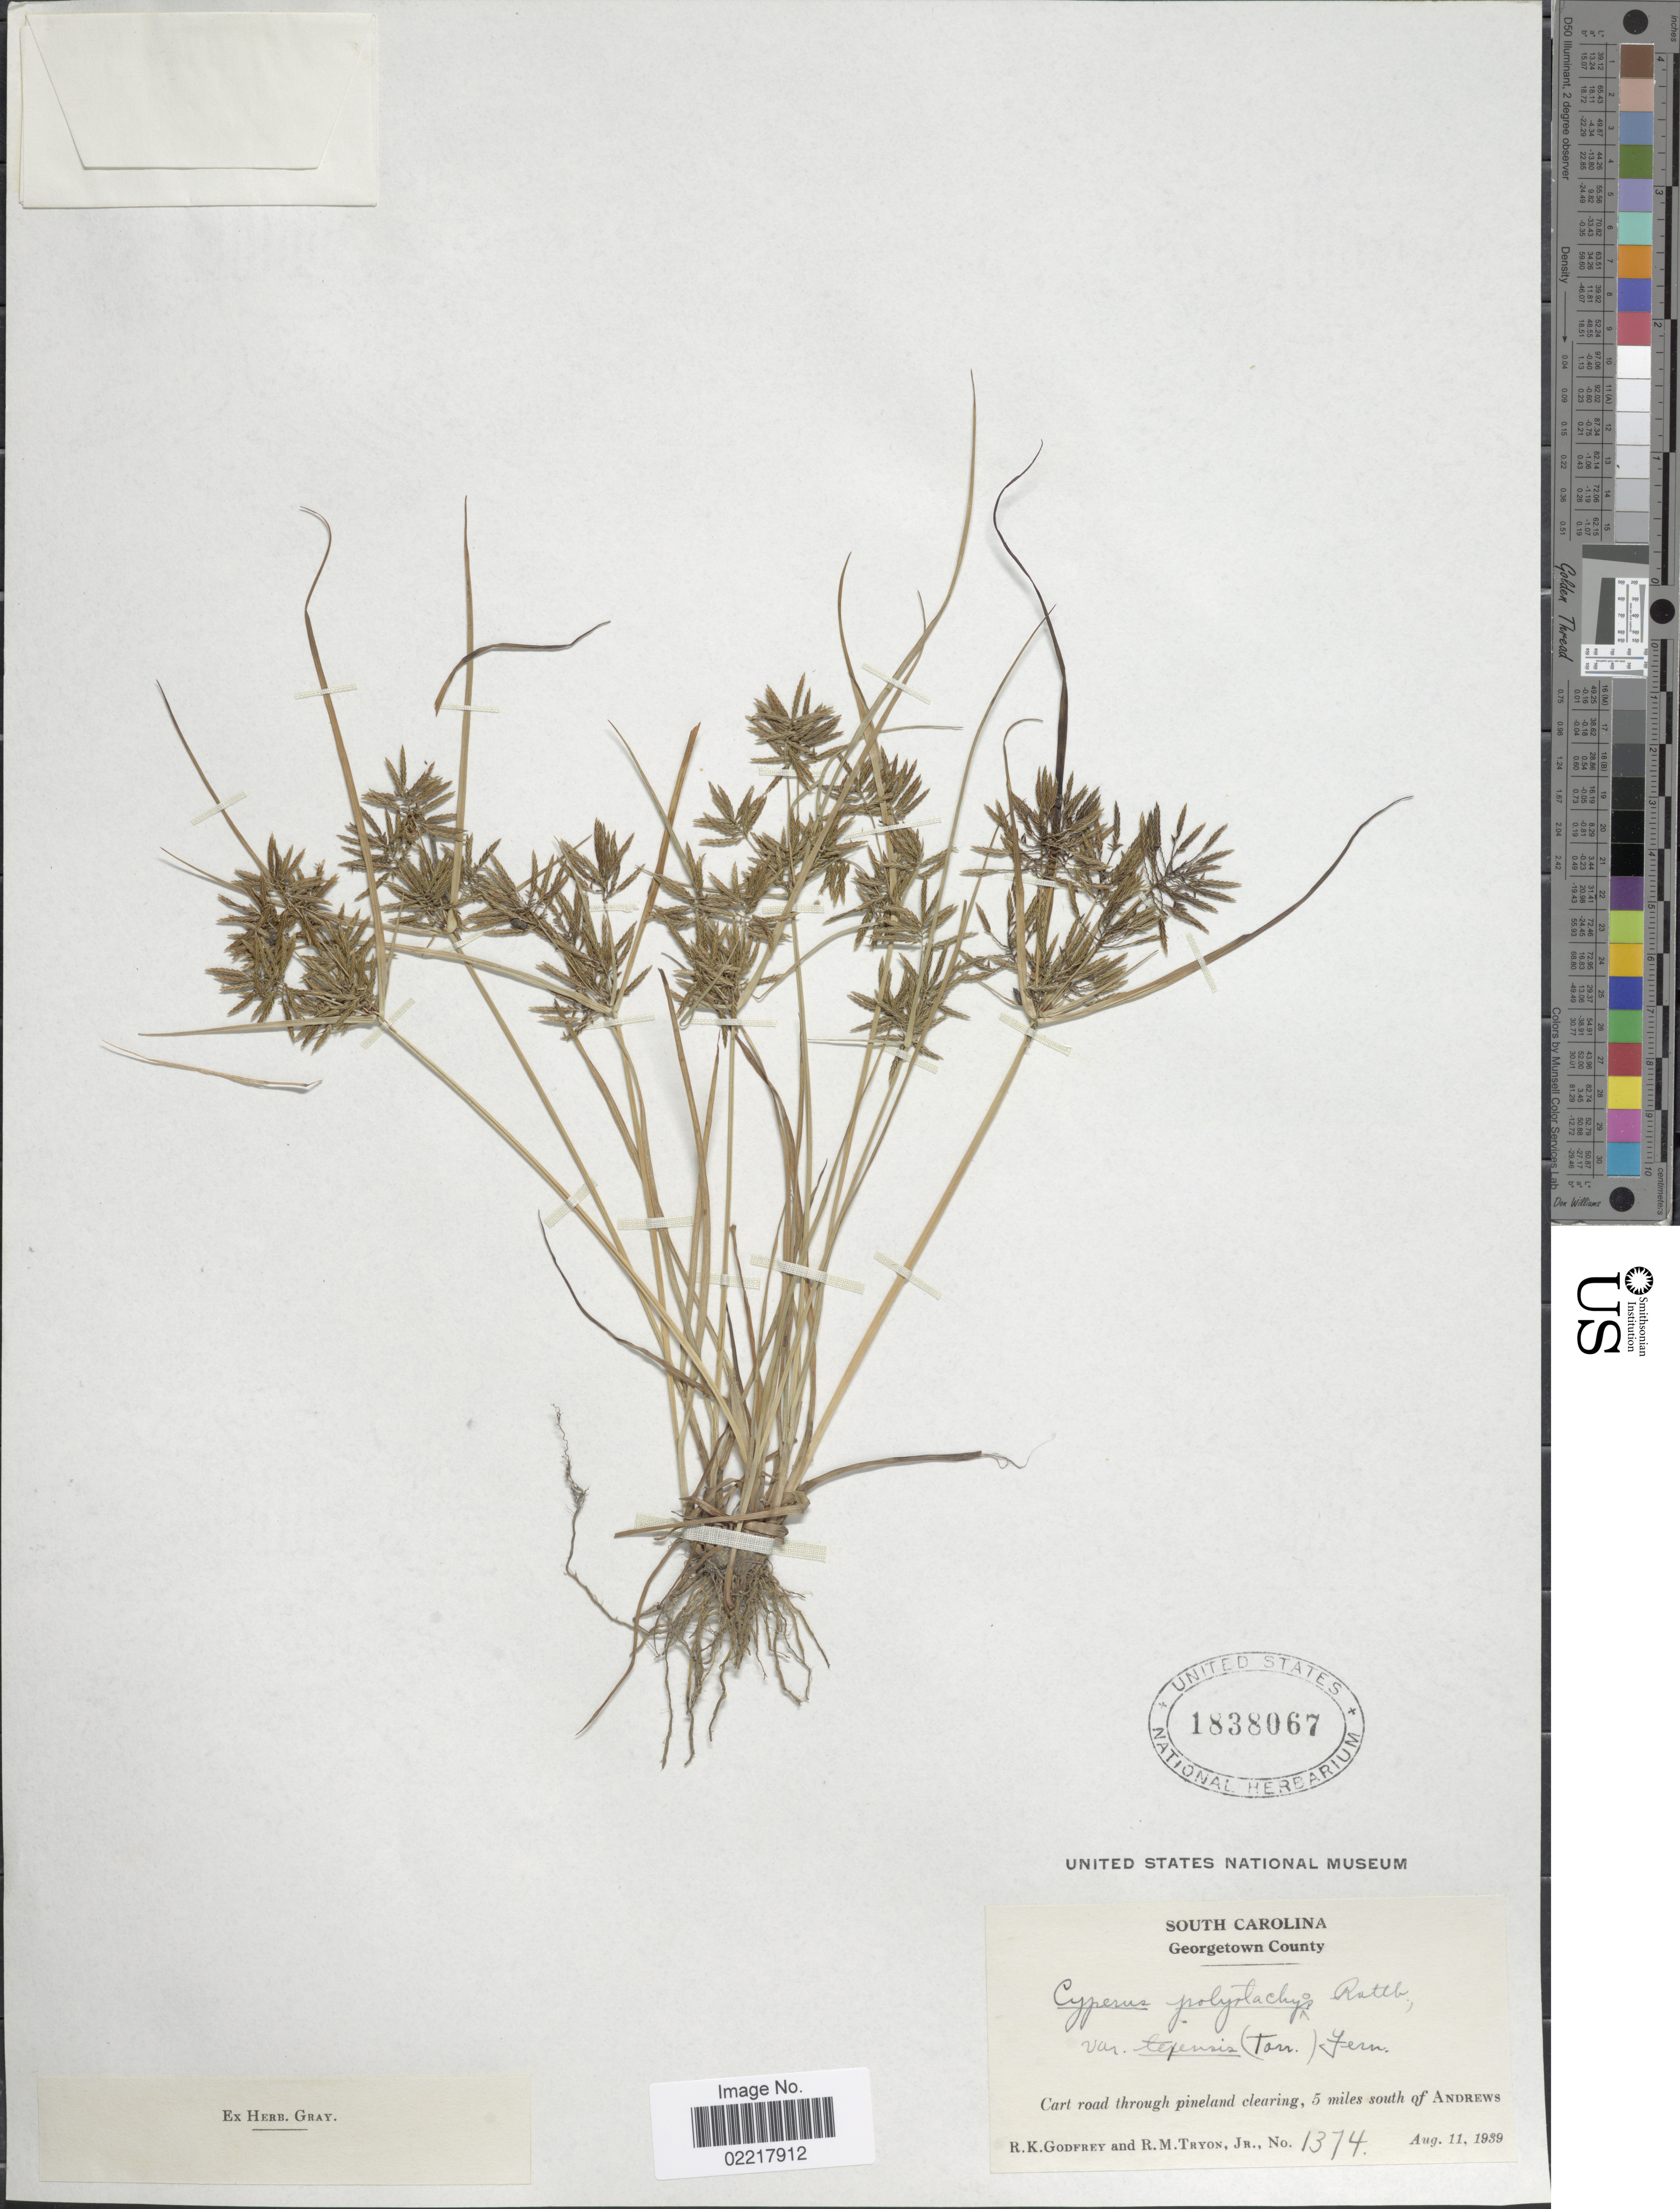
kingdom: Plantae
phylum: Tracheophyta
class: Liliopsida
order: Poales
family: Cyperaceae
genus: Cyperus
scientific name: Cyperus polystachyos var. texensis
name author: (Torr.) Fernald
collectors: R. K. Godfrey & R. M. Tryon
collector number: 1374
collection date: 1939-08-11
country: United States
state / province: South Carolina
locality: Georgetown County, Cart road through pineland clearing, 5 miles south of Andrews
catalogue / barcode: US 1838067